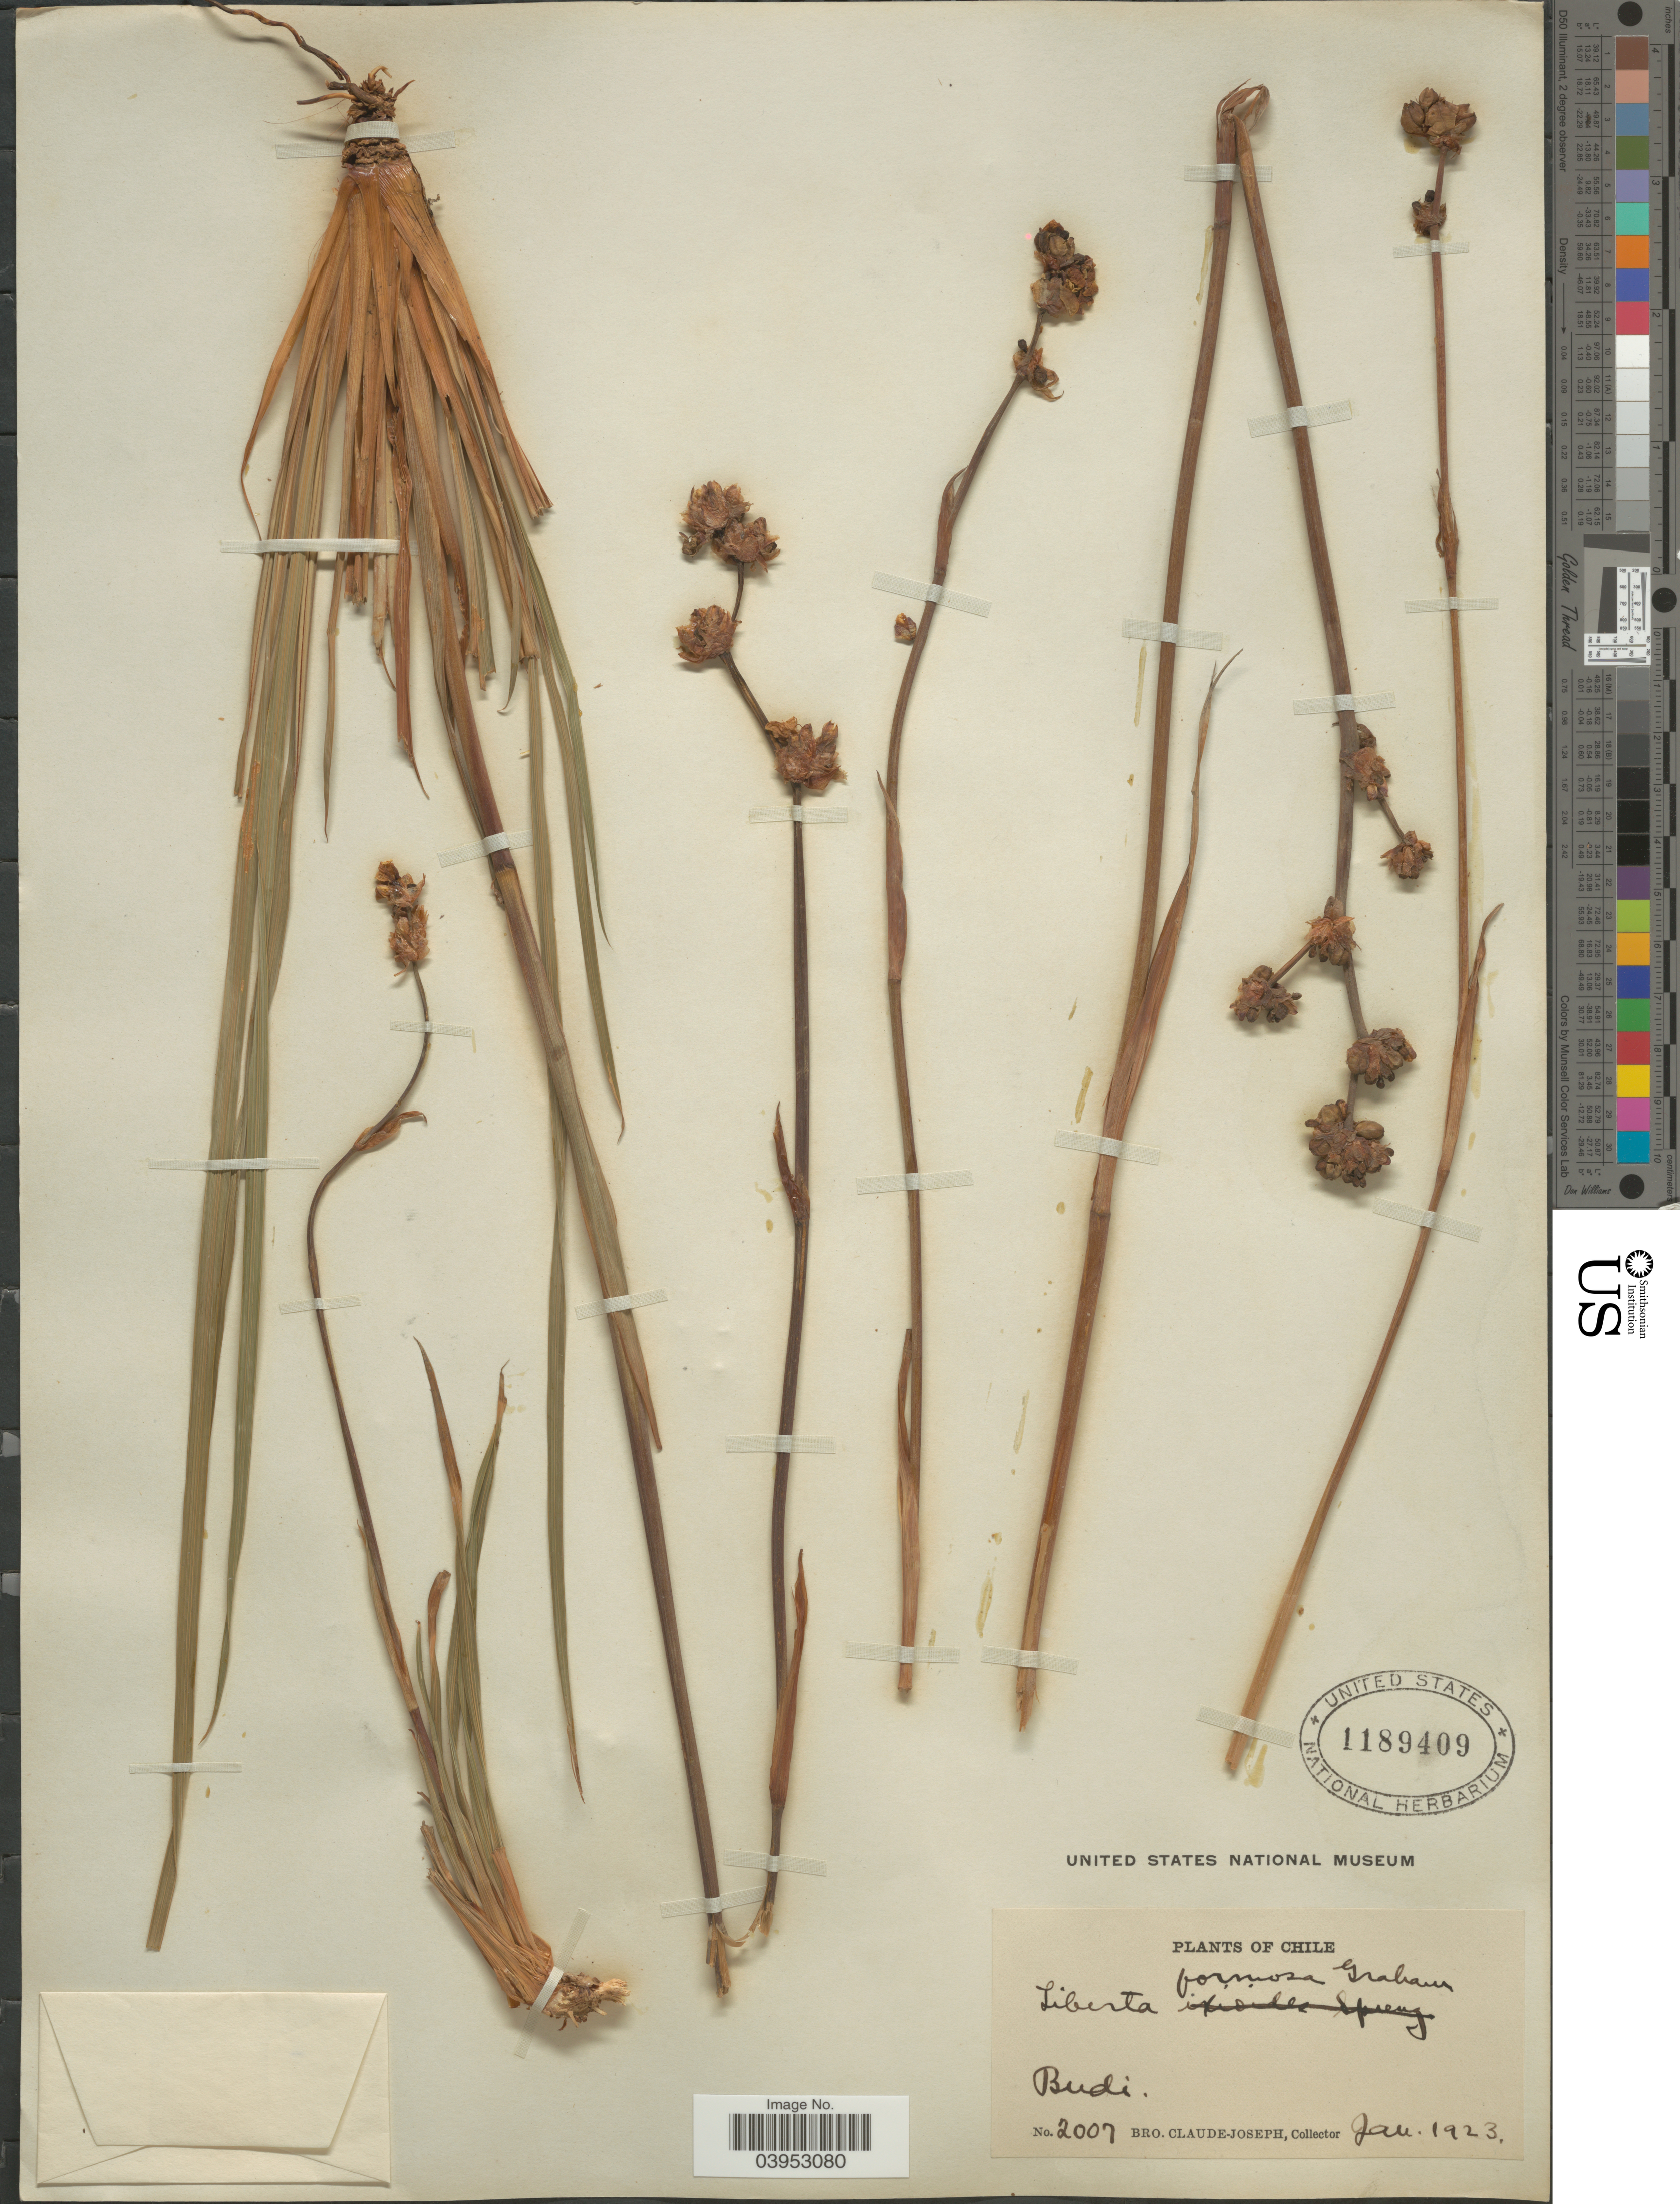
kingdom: Plantae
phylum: Tracheophyta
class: Liliopsida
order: Asparagales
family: Iridaceae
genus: Libertia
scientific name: Libertia chilensis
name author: (Molina) Gunckel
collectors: Bro. Claude-Joseph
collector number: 2007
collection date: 1923-01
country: Chile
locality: Budi.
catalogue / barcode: US 1189409